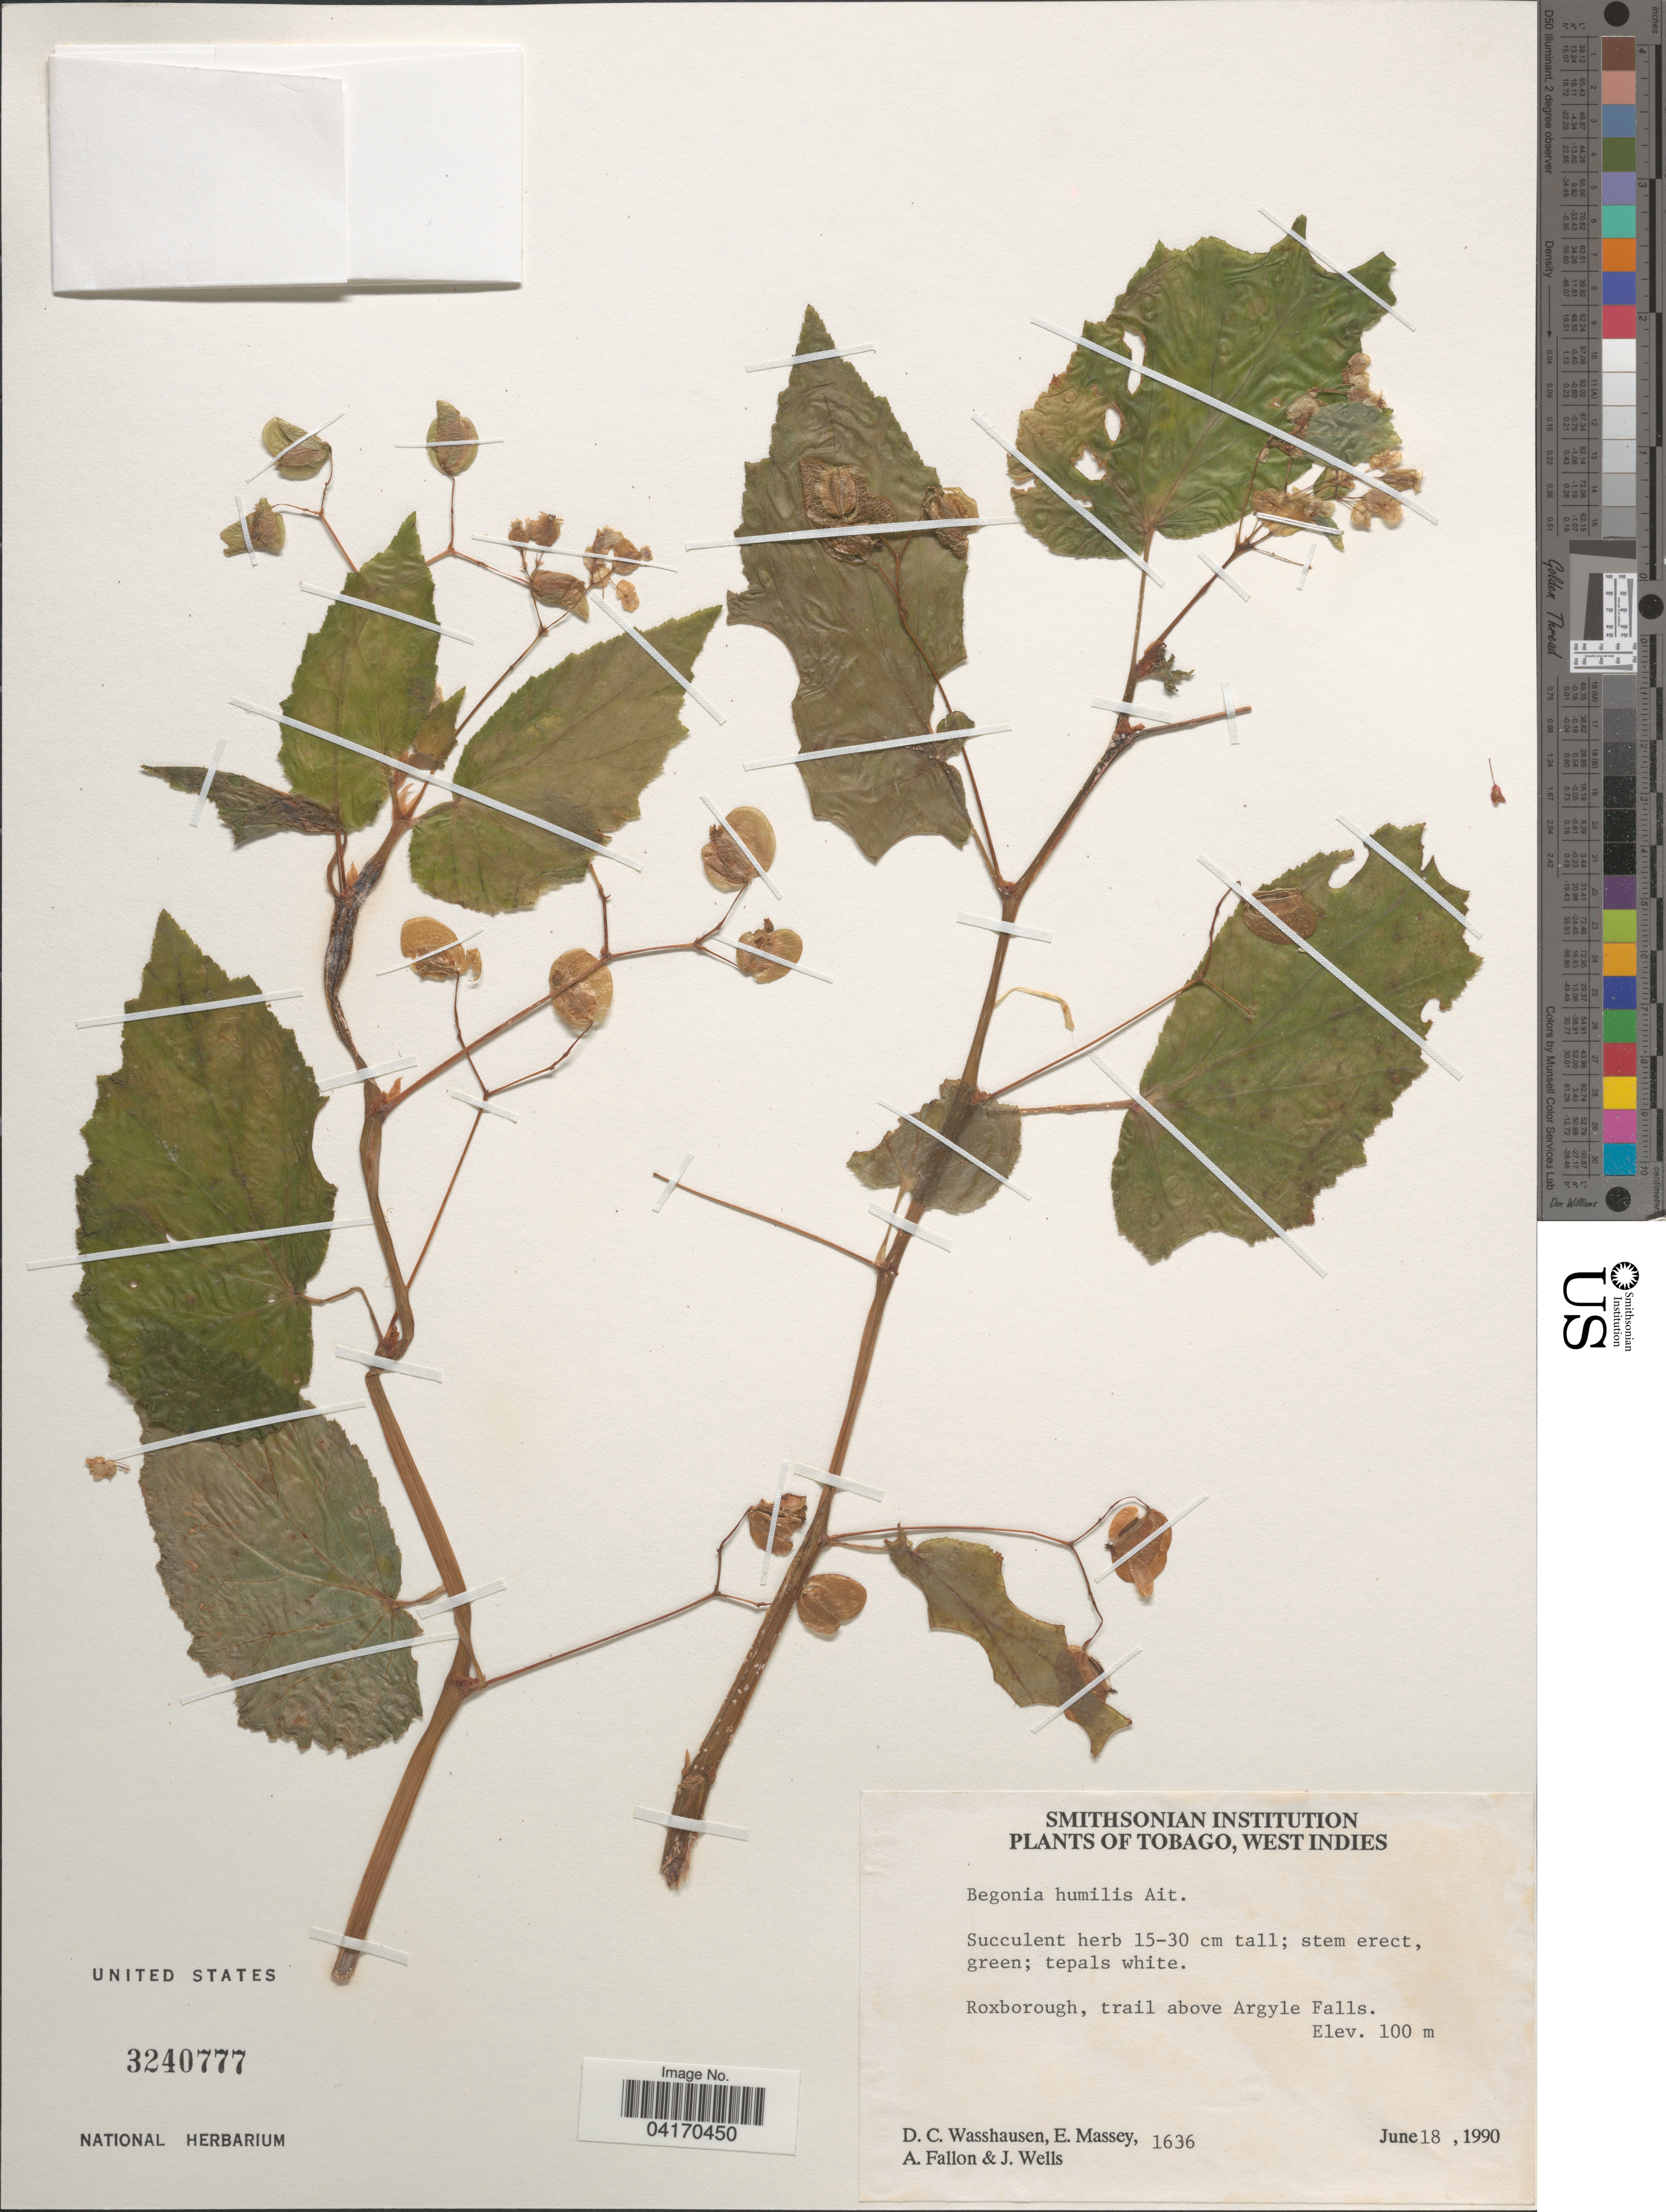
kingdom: Plantae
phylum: Tracheophyta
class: Magnoliopsida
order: Cucurbitales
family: Begoniaceae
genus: Begonia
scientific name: Begonia humilis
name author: Aiton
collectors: D. C. Wasshausen, E. Massey, A. Fallon & J. Wells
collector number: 1636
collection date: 1990-06-18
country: Trinidad and Tobago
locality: Tobago. Roxborough, trail above Argyle Falls.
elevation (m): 100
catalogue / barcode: US 3240777